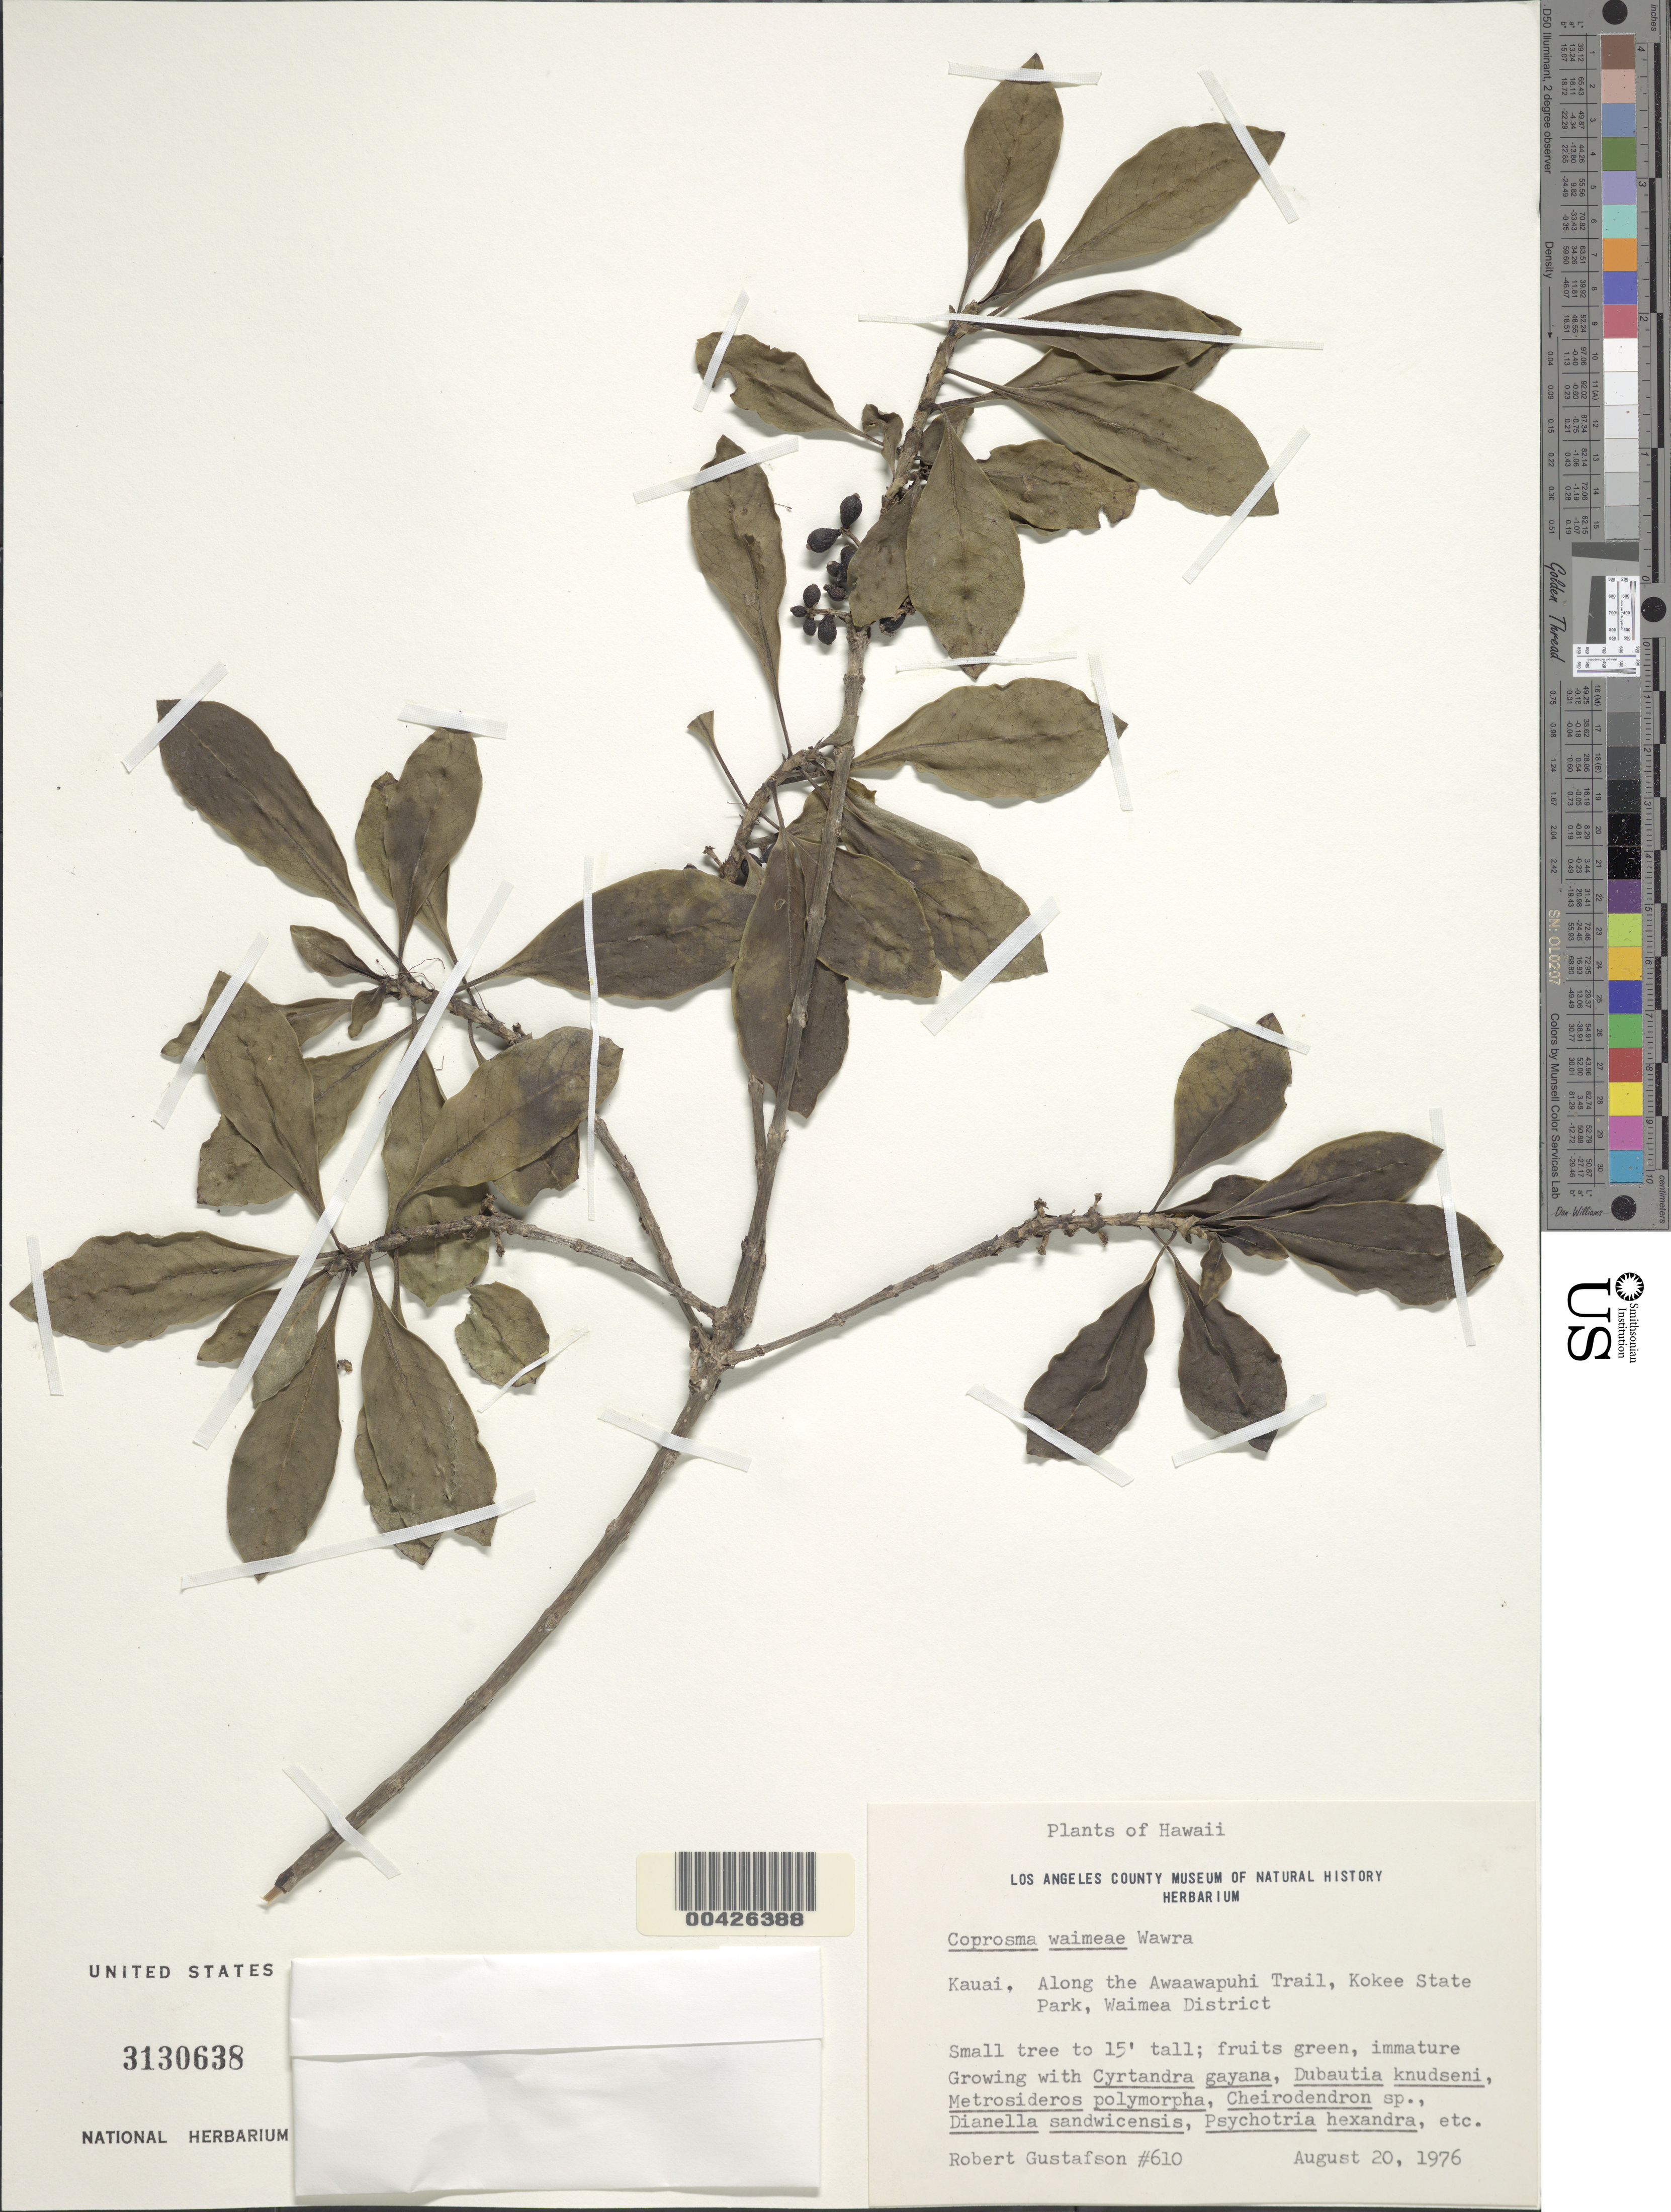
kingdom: Plantae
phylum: Tracheophyta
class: Magnoliopsida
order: Gentianales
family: Rubiaceae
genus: Coprosma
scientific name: Coprosma waimeae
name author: Wawra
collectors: R. Gustafson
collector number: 610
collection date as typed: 20 Aug 1976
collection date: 1976-08-20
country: United States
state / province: Hawaii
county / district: Kauai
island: Kaua'i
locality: Kauai: Along the Awaawapuhi Trail, Kokee State Park, Waimea District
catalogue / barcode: US 3130638